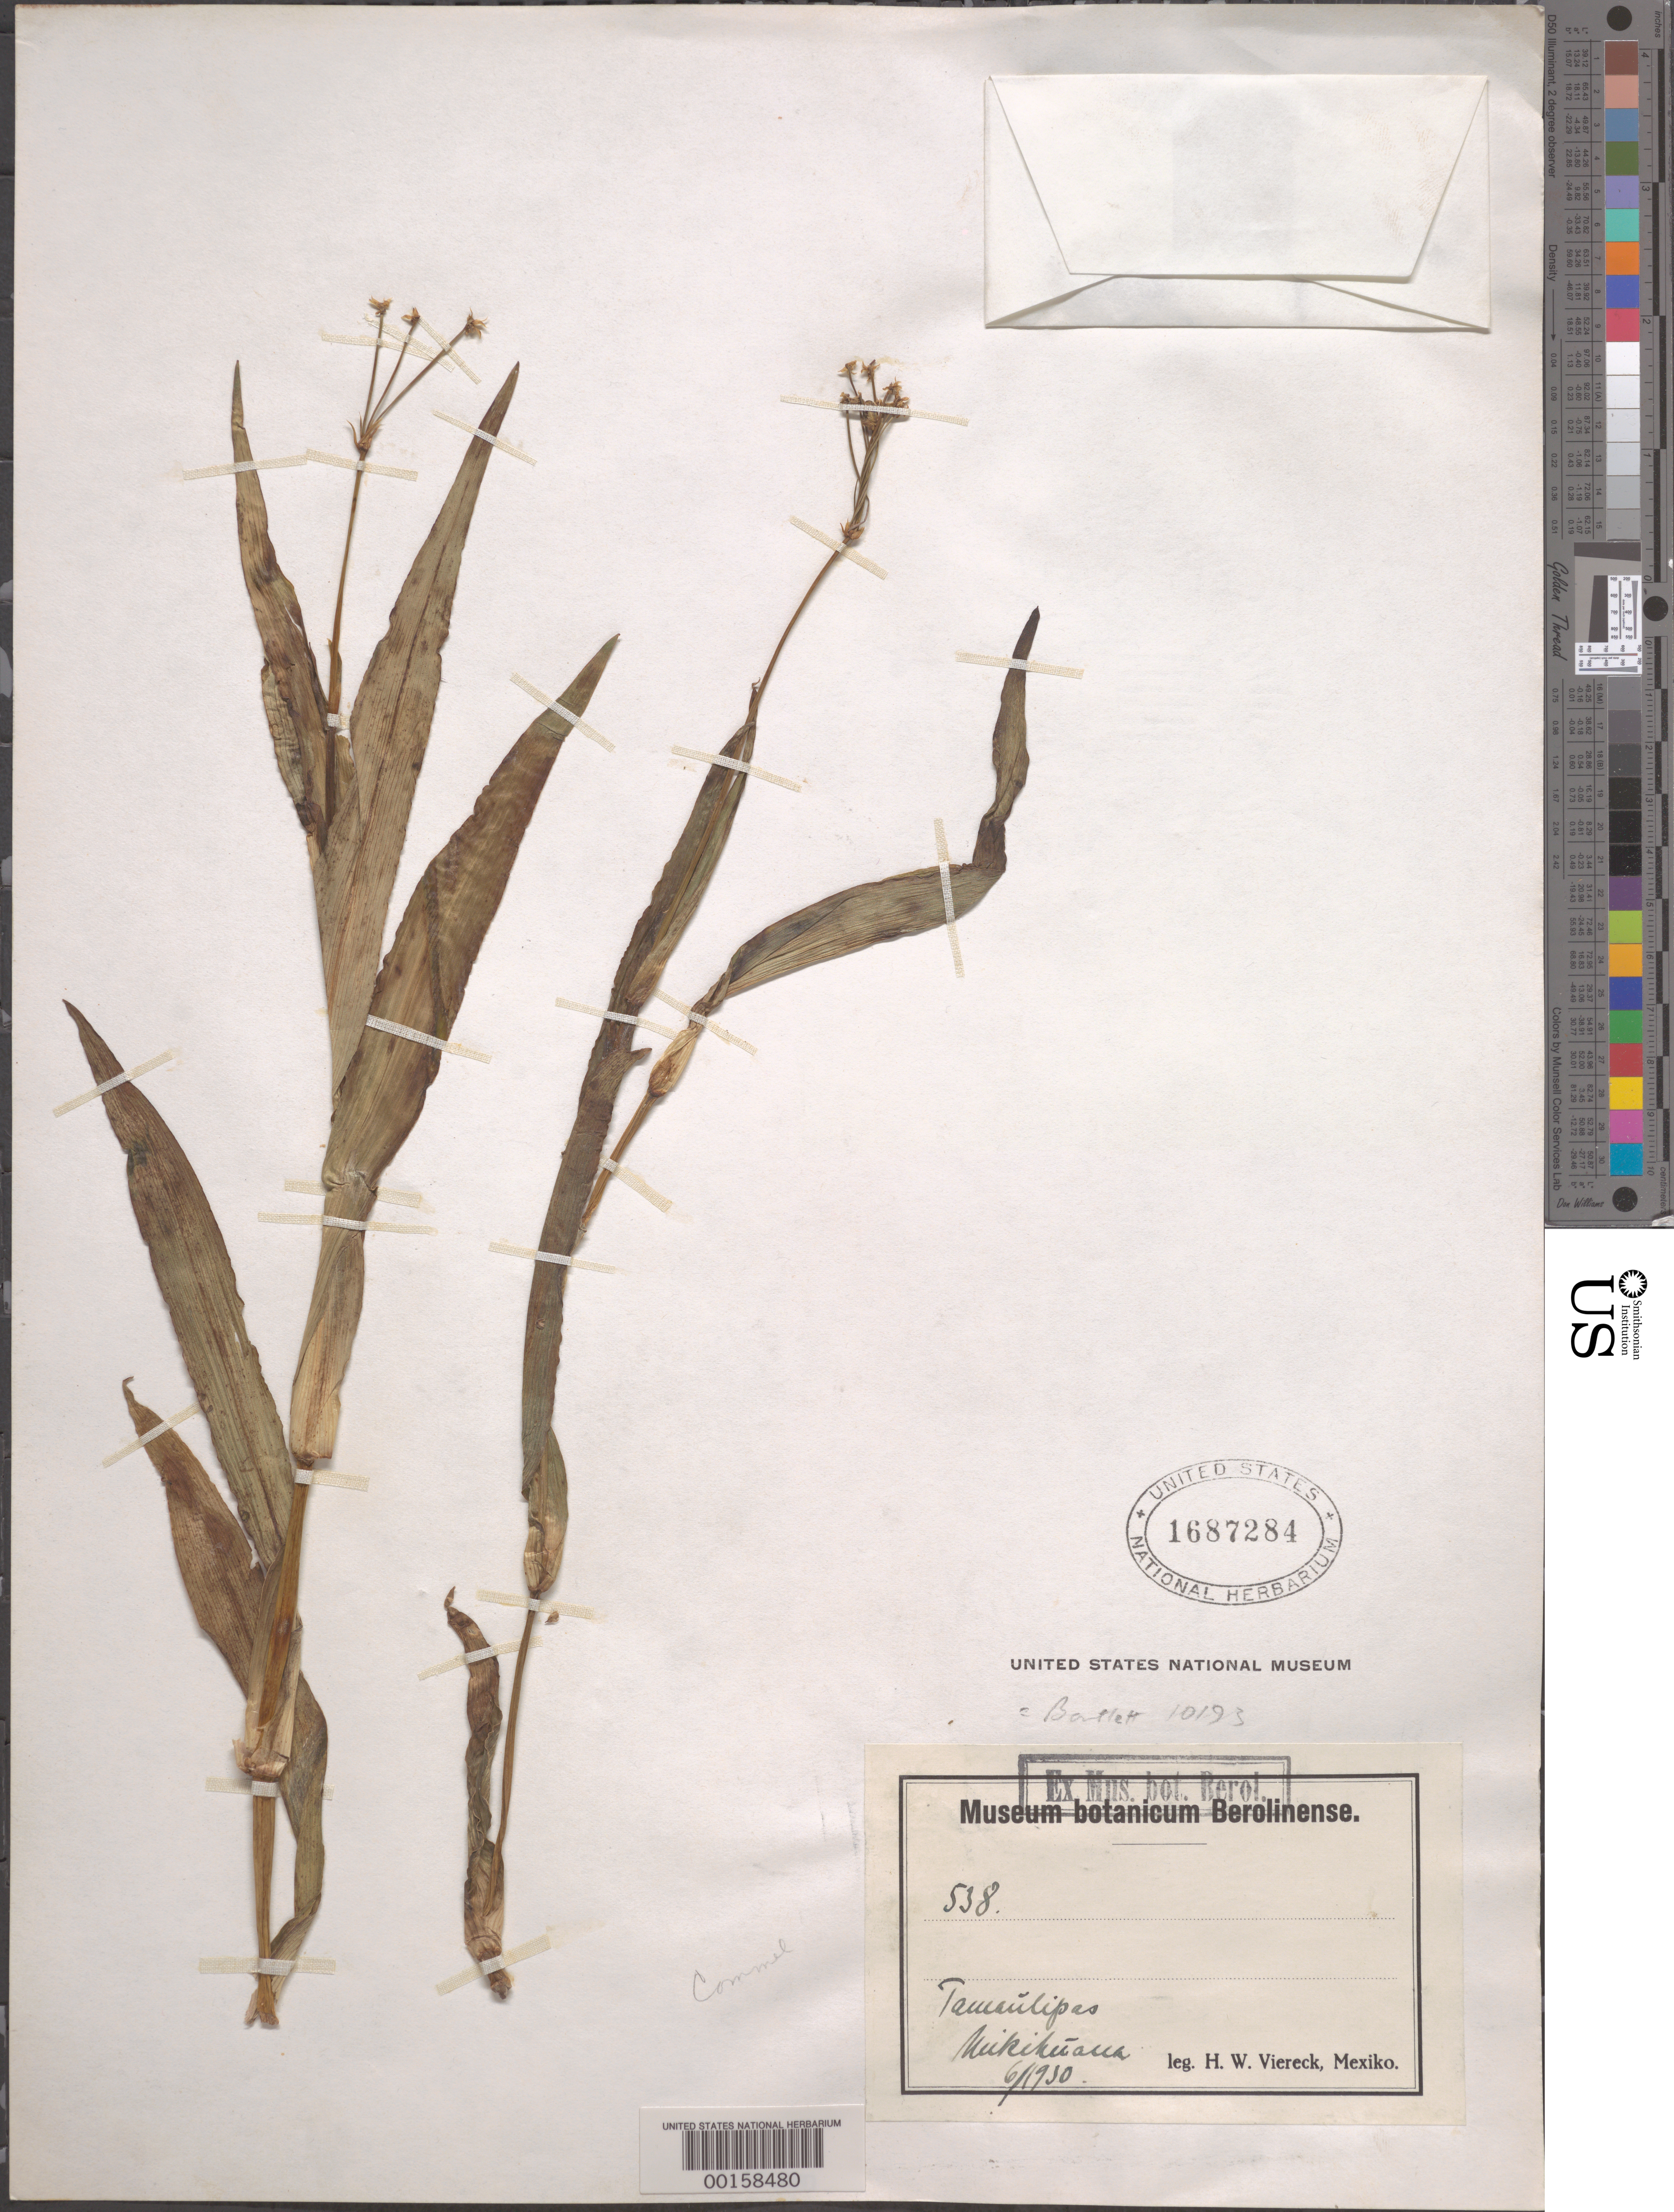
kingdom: Plantae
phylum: Tracheophyta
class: Liliopsida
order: Commelinales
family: Commelinaceae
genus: Gibasis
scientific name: Gibasis karwinskyana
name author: (Schult. & Schult. f.) Rohweder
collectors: H. W. Viereck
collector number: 538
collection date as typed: Jun 1950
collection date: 1950-06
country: Mexico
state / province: Tamaulipas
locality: Mukihuana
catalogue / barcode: US 1687284